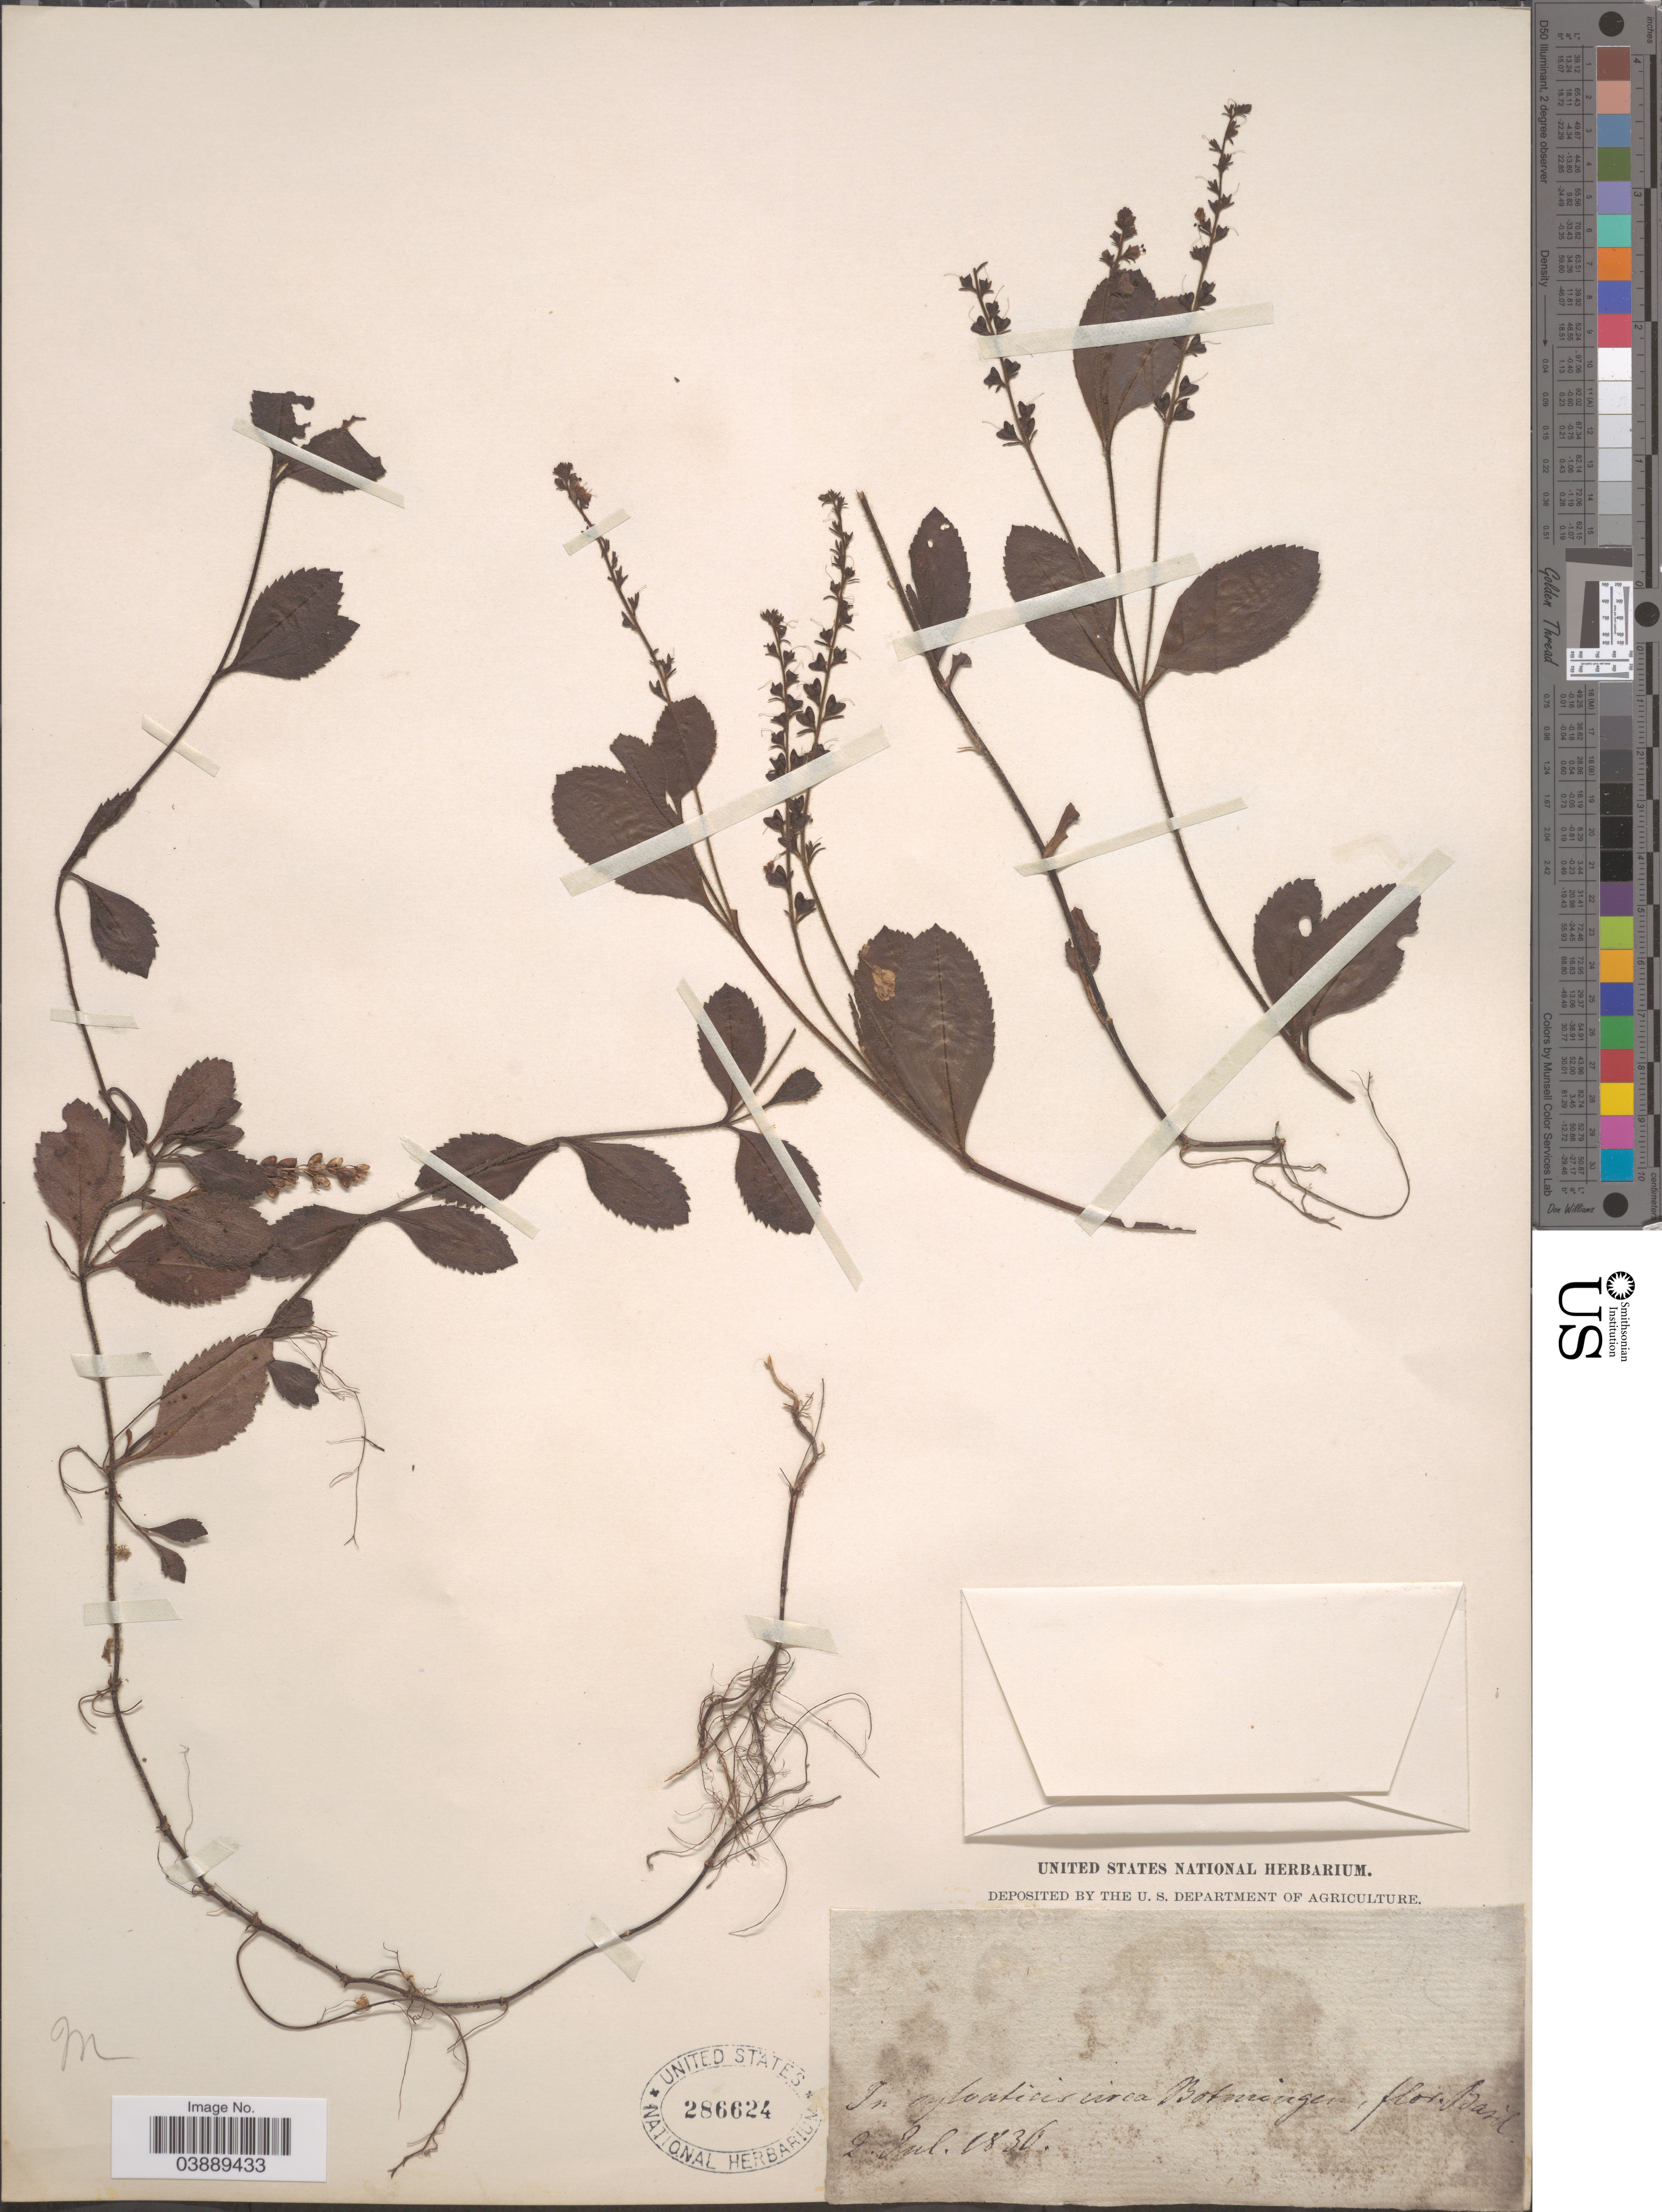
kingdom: Plantae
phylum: Tracheophyta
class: Magnoliopsida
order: Lamiales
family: Plantaginaceae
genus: Veronica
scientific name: Veronica officinalis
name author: L.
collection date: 1836-07-02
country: Switzerland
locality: Circa Botmingen, flor. Basil.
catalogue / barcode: US 286624